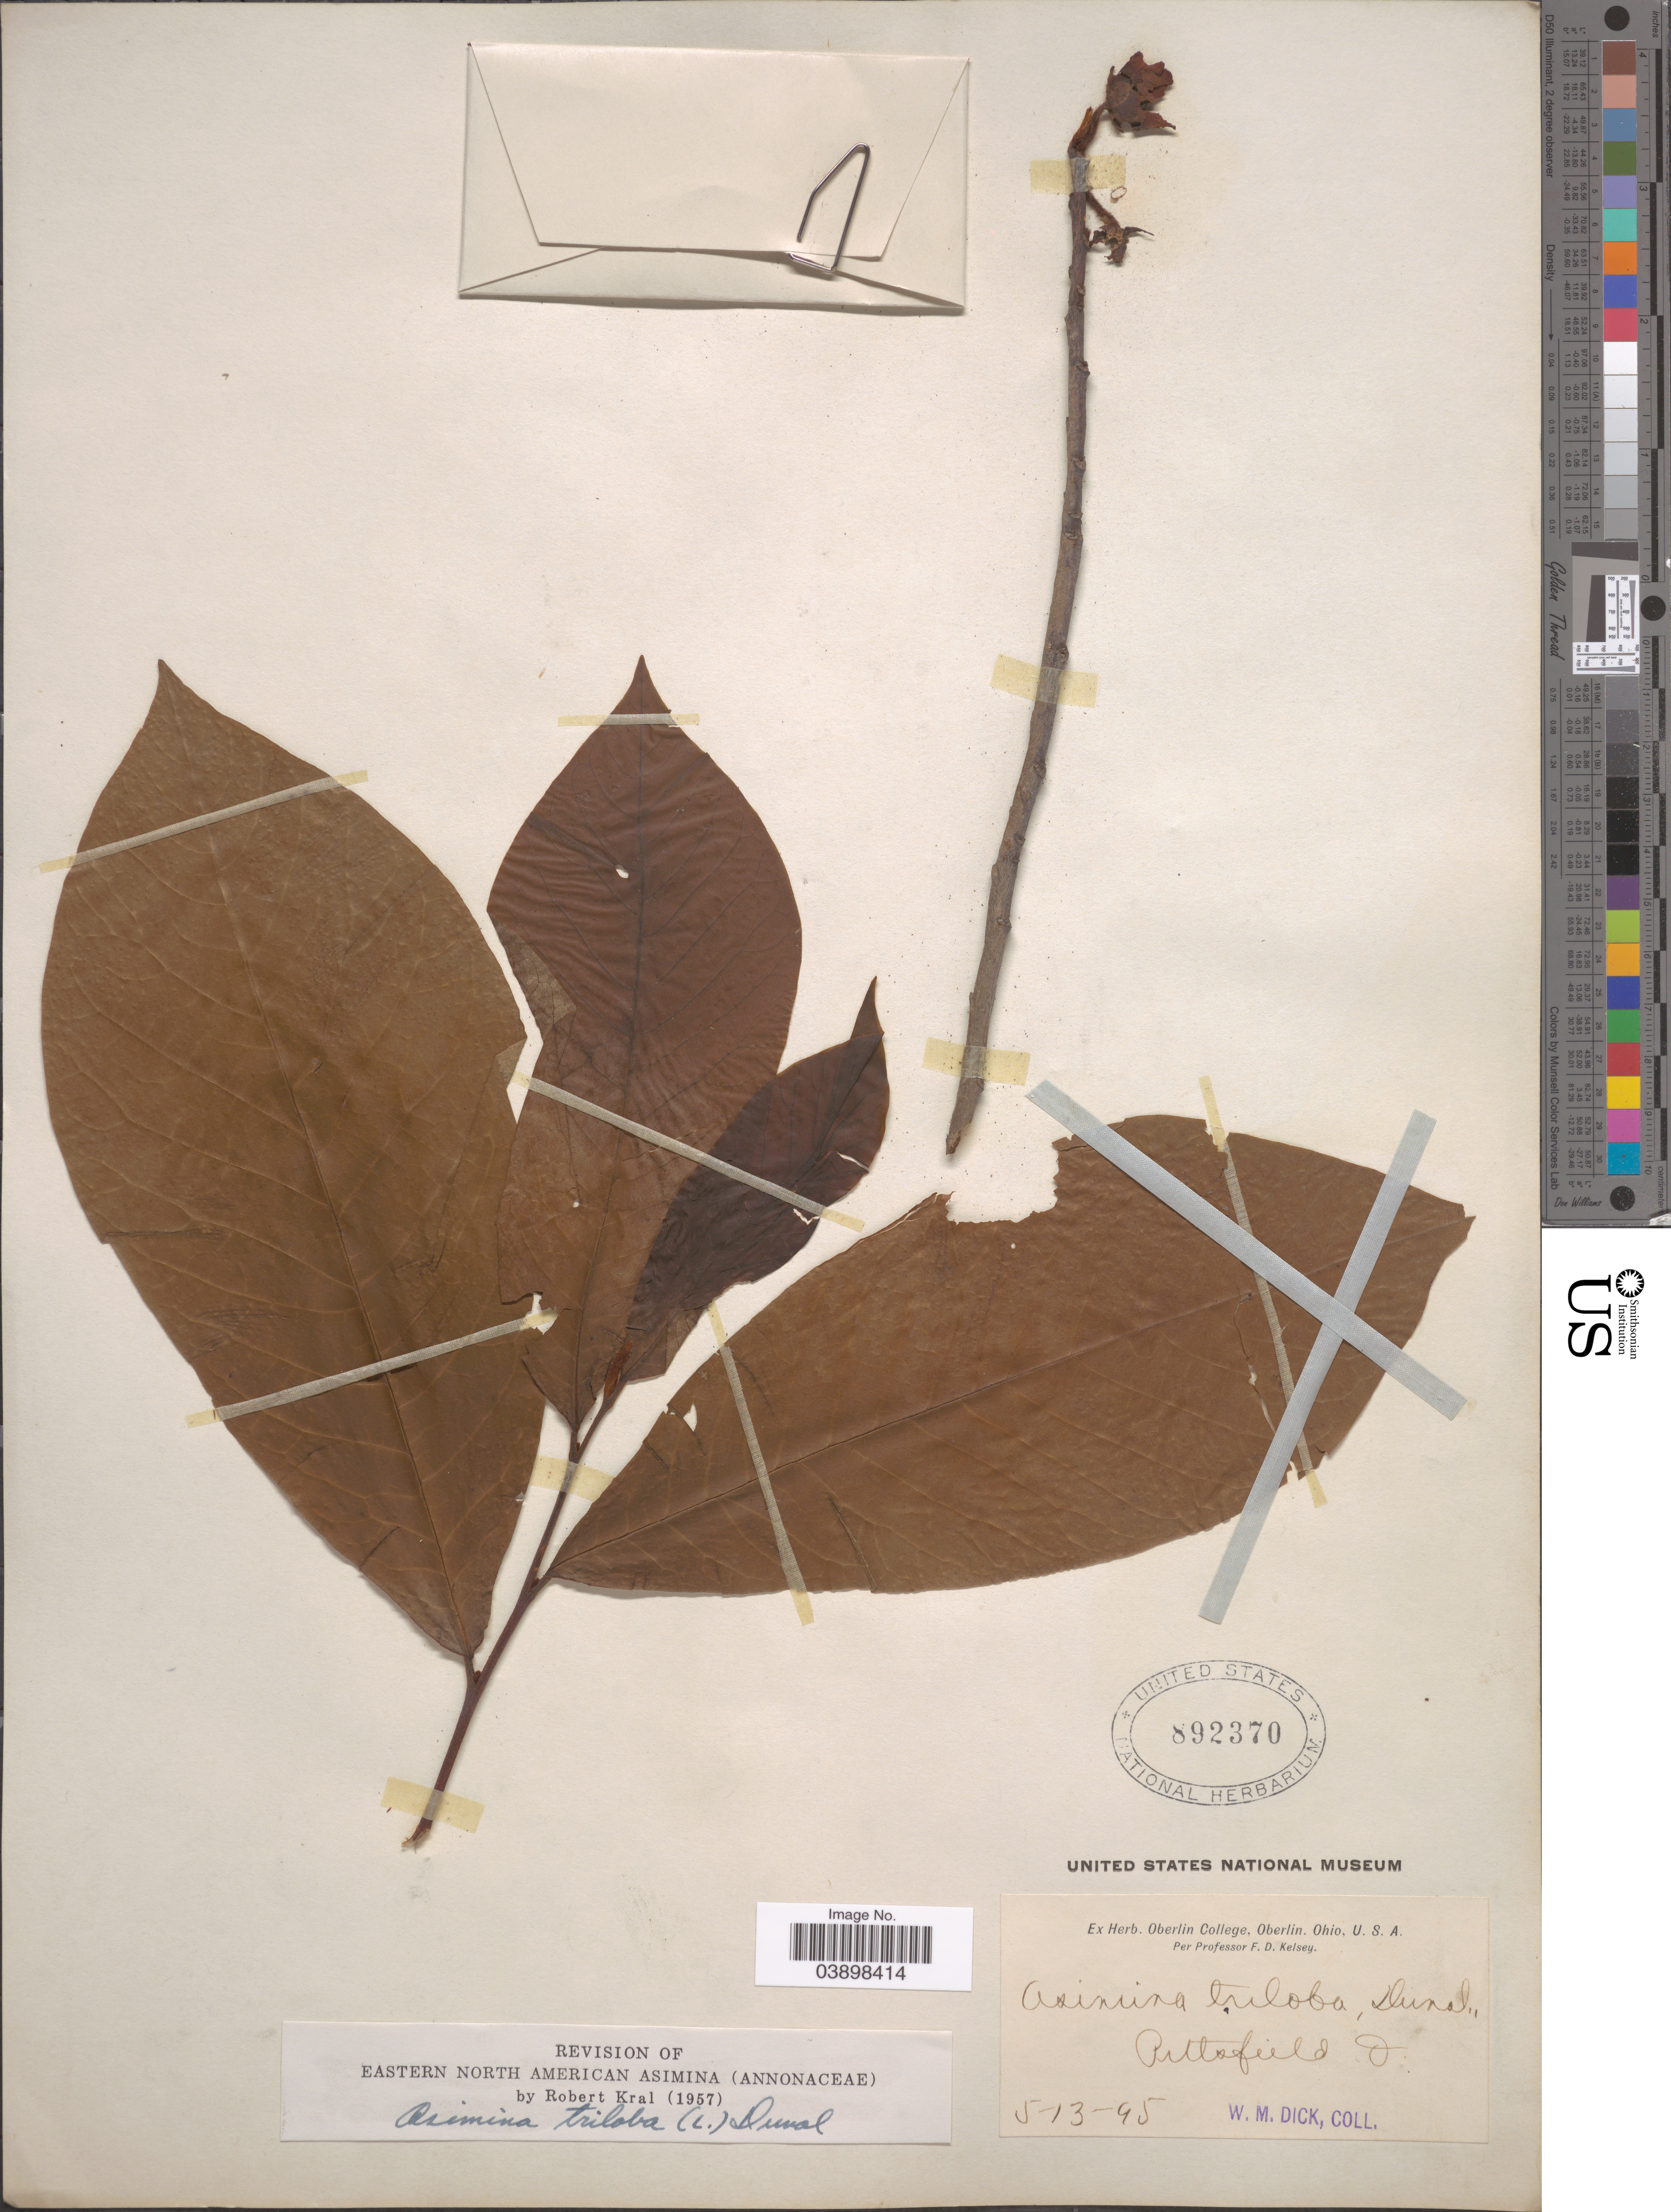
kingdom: Plantae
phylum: Tracheophyta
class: Magnoliopsida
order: Magnoliales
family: Annonaceae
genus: Asimina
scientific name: Asimina triloba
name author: (L.) Dunal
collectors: W. Dick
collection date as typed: Transcribed d/m/y: 13/5/95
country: United States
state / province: Ohio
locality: Pittsfield.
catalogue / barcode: US 892370